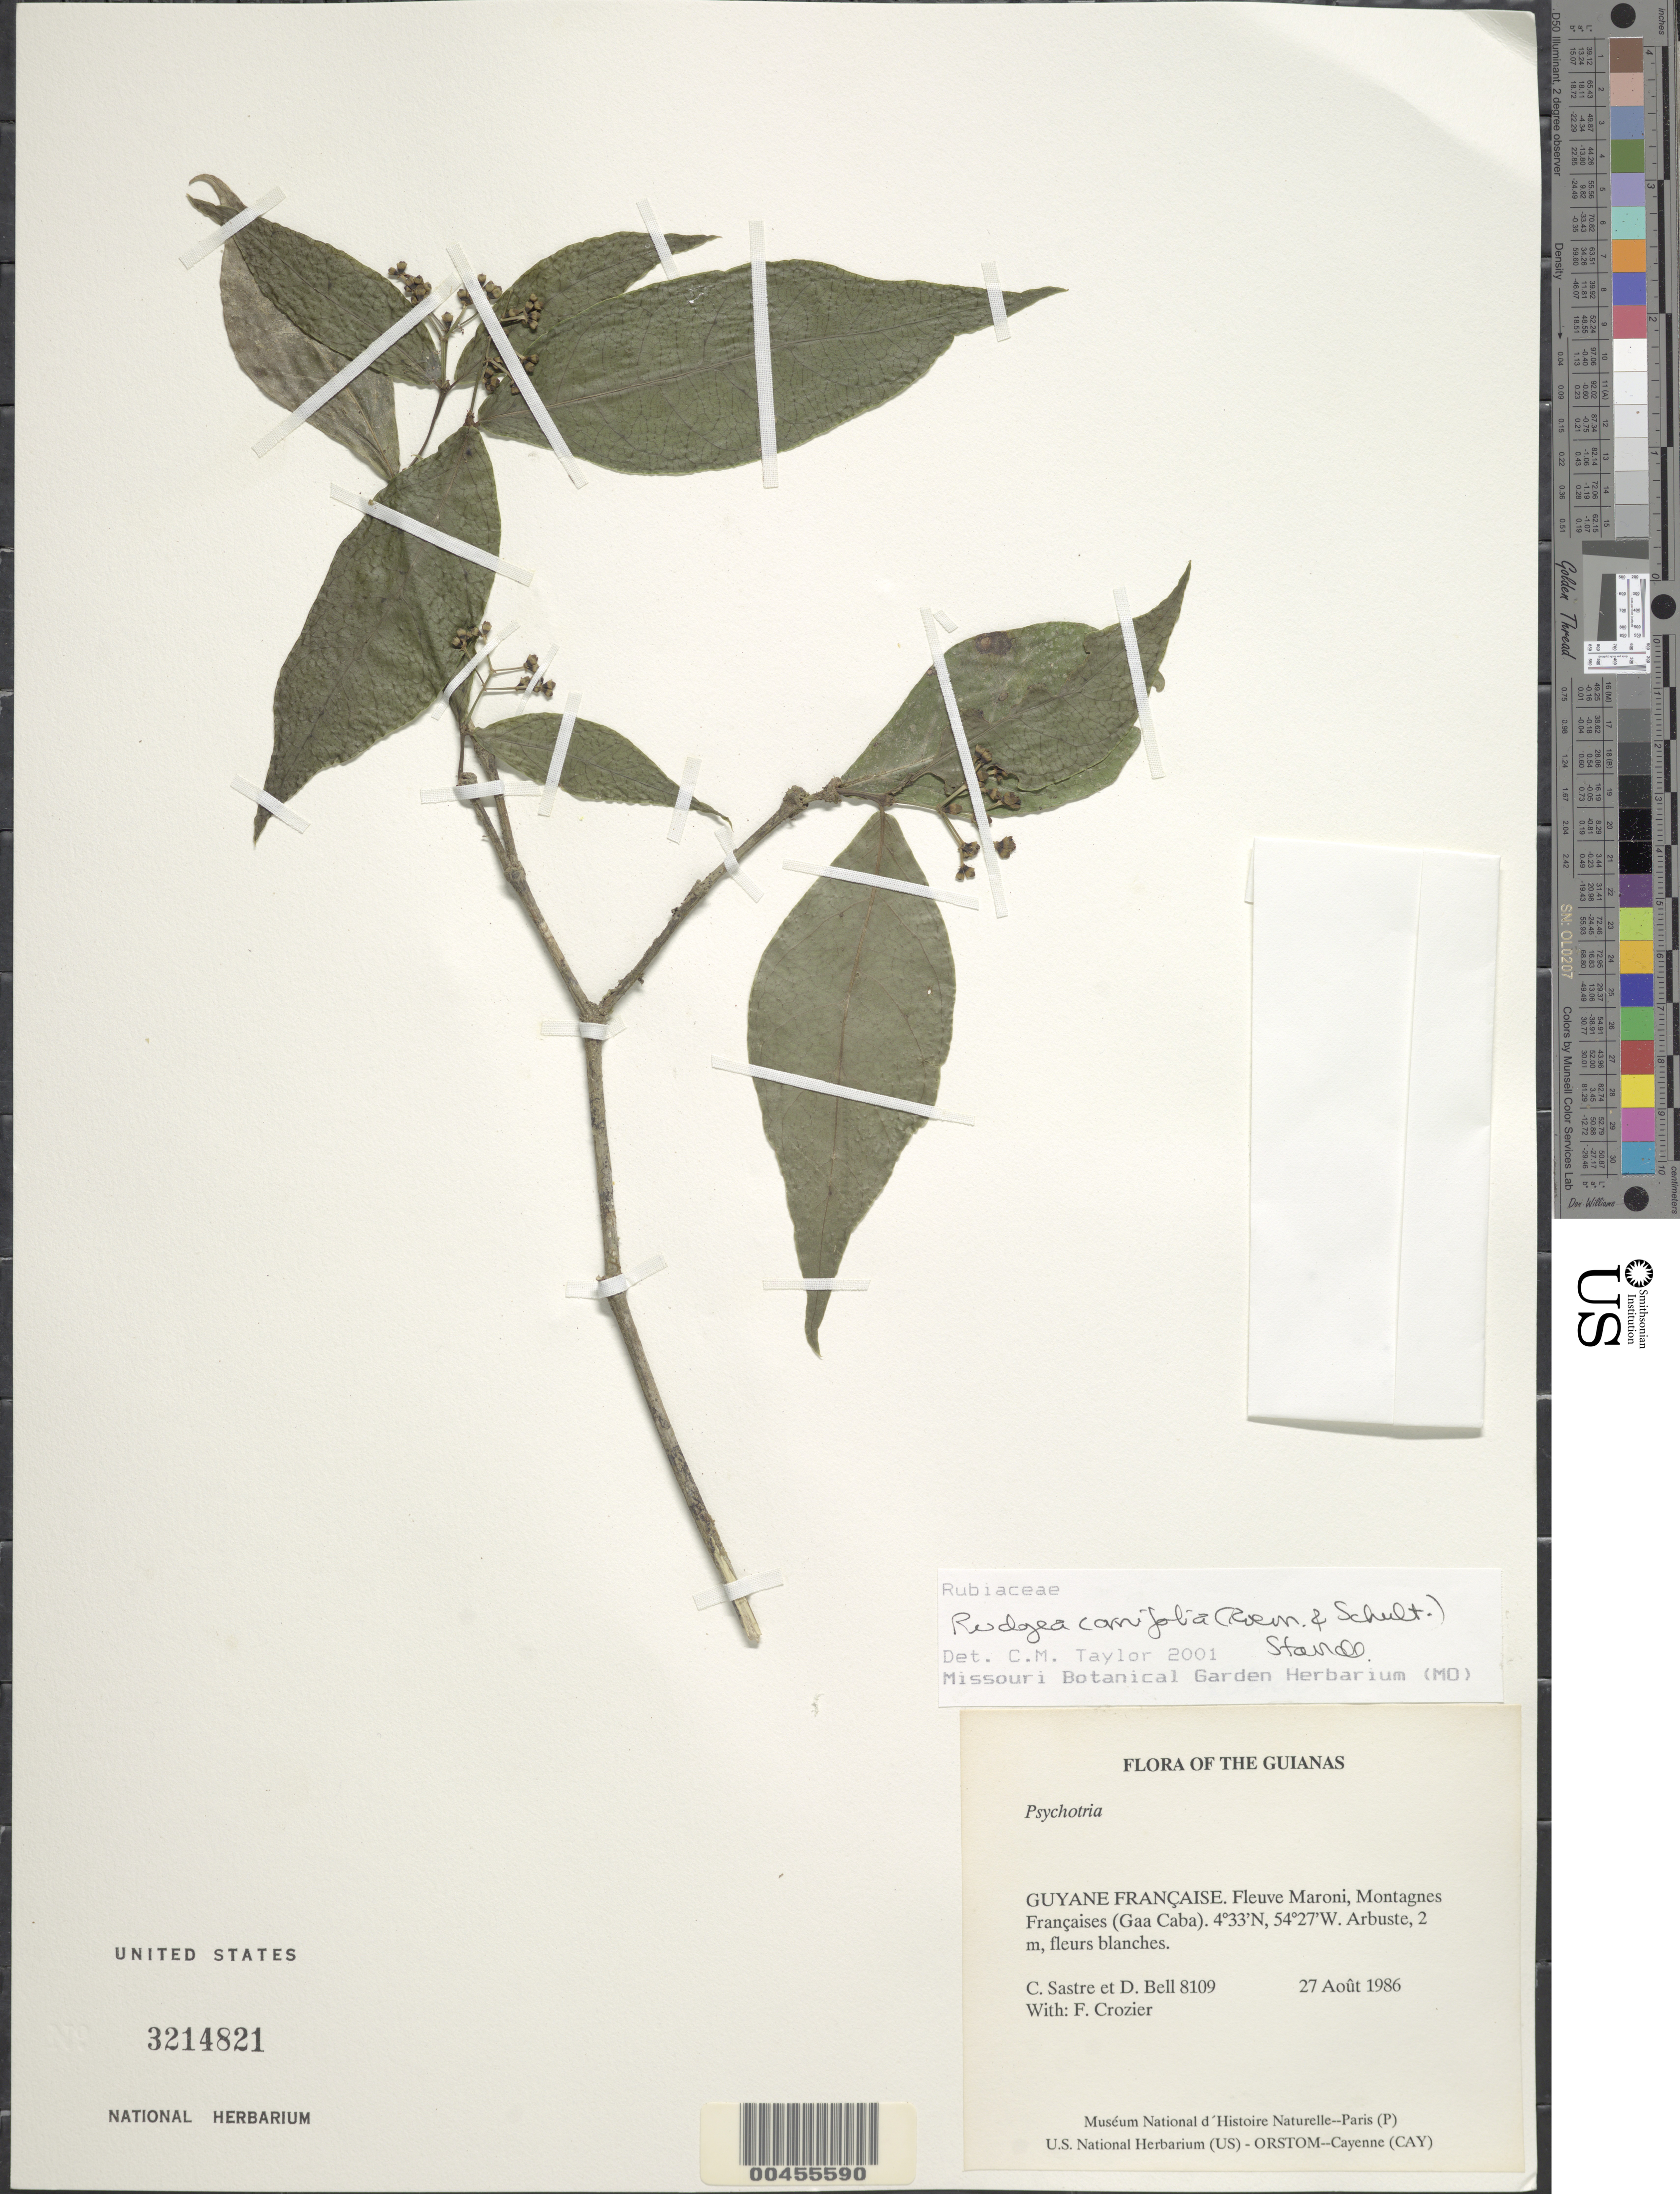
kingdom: Plantae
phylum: Tracheophyta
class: Magnoliopsida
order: Gentianales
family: Rubiaceae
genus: Rudgea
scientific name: Rudgea cornifolia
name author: (Kunth) Standl.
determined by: Taylor, Charlotte M.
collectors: C. H. L. Sastre, D. A. Bell & F. Crozier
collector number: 8109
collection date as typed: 27 August 1986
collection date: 1986-08-27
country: French Guiana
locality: Fleuve Maroni, Montagnes Françaises (Gaa Caba)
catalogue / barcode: US 3214821